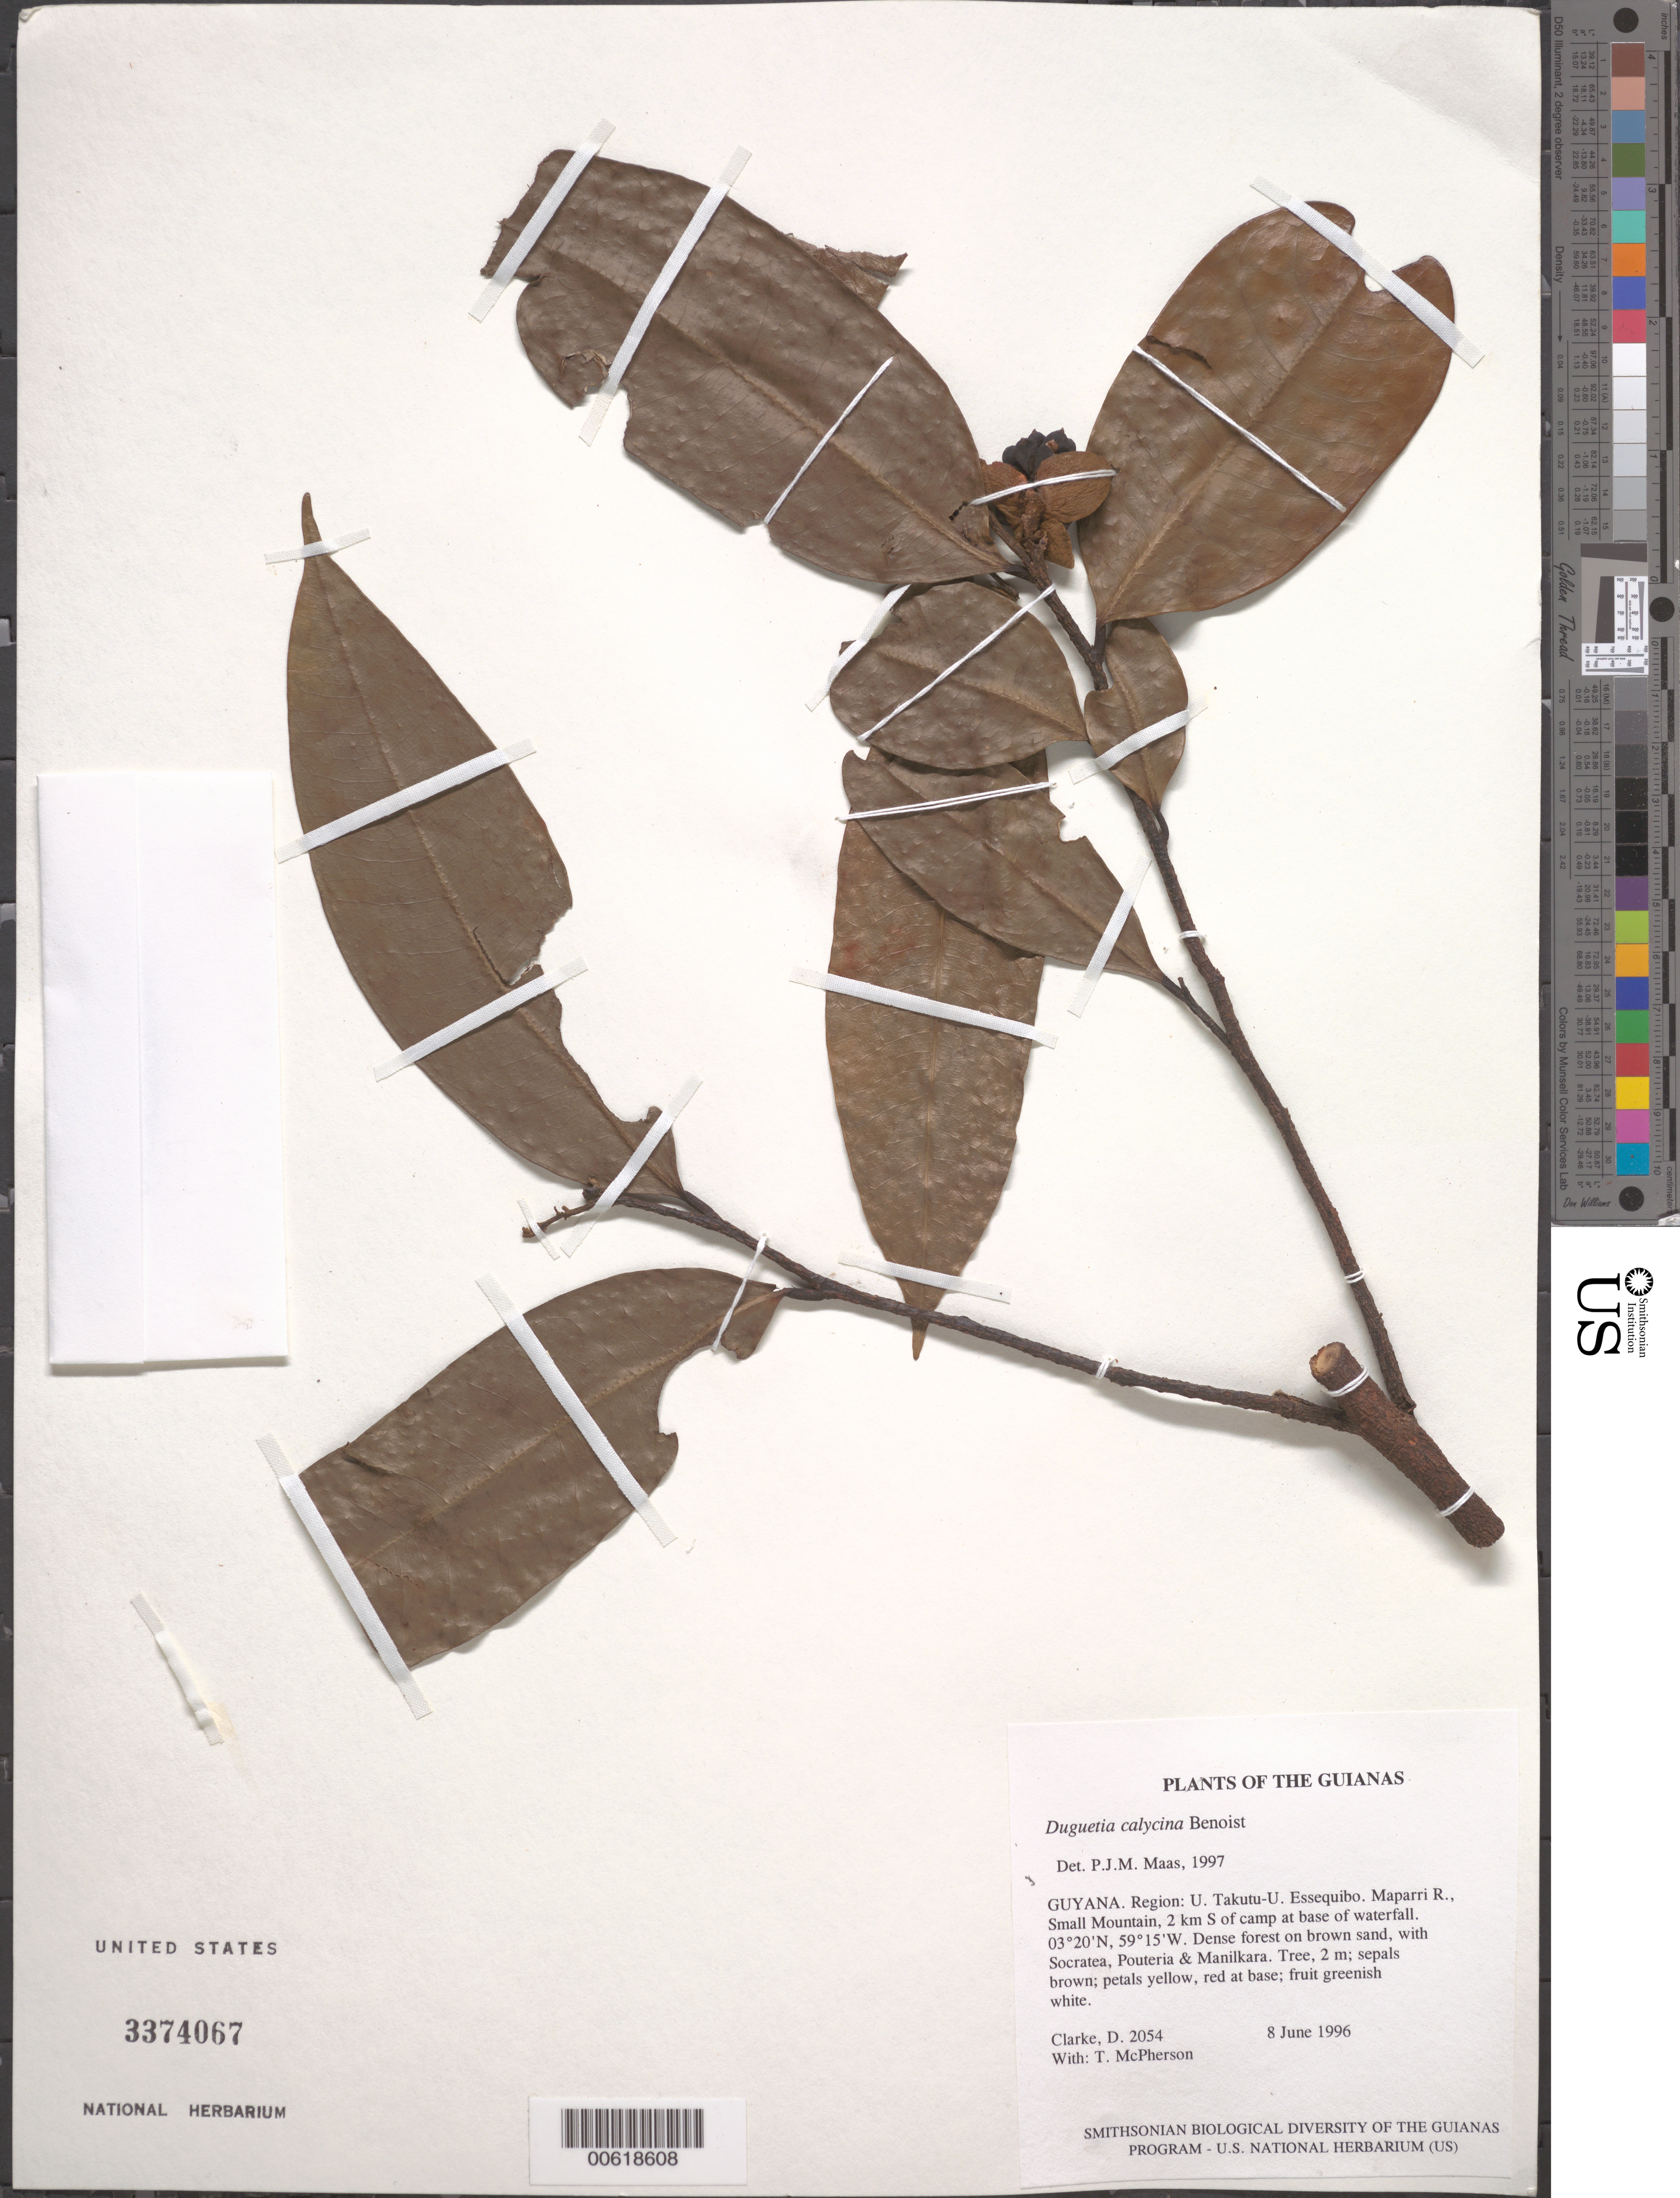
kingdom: Plantae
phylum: Tracheophyta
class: Magnoliopsida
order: Magnoliales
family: Annonaceae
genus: Duguetia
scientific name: Duguetia calycina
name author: Benoist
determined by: Maas, Paul J. M.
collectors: H. D. Clarke & T. McPherson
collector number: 2054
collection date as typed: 8 June 1996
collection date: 1996-06-08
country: Guyana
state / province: U. Takutu-U. Essequibo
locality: Maparri R., Small Mountain, 2 km S of camp at base of waterfall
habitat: Dense forest on brown sand, with Socratea, Pouteria & Manilkara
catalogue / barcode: US 3374067